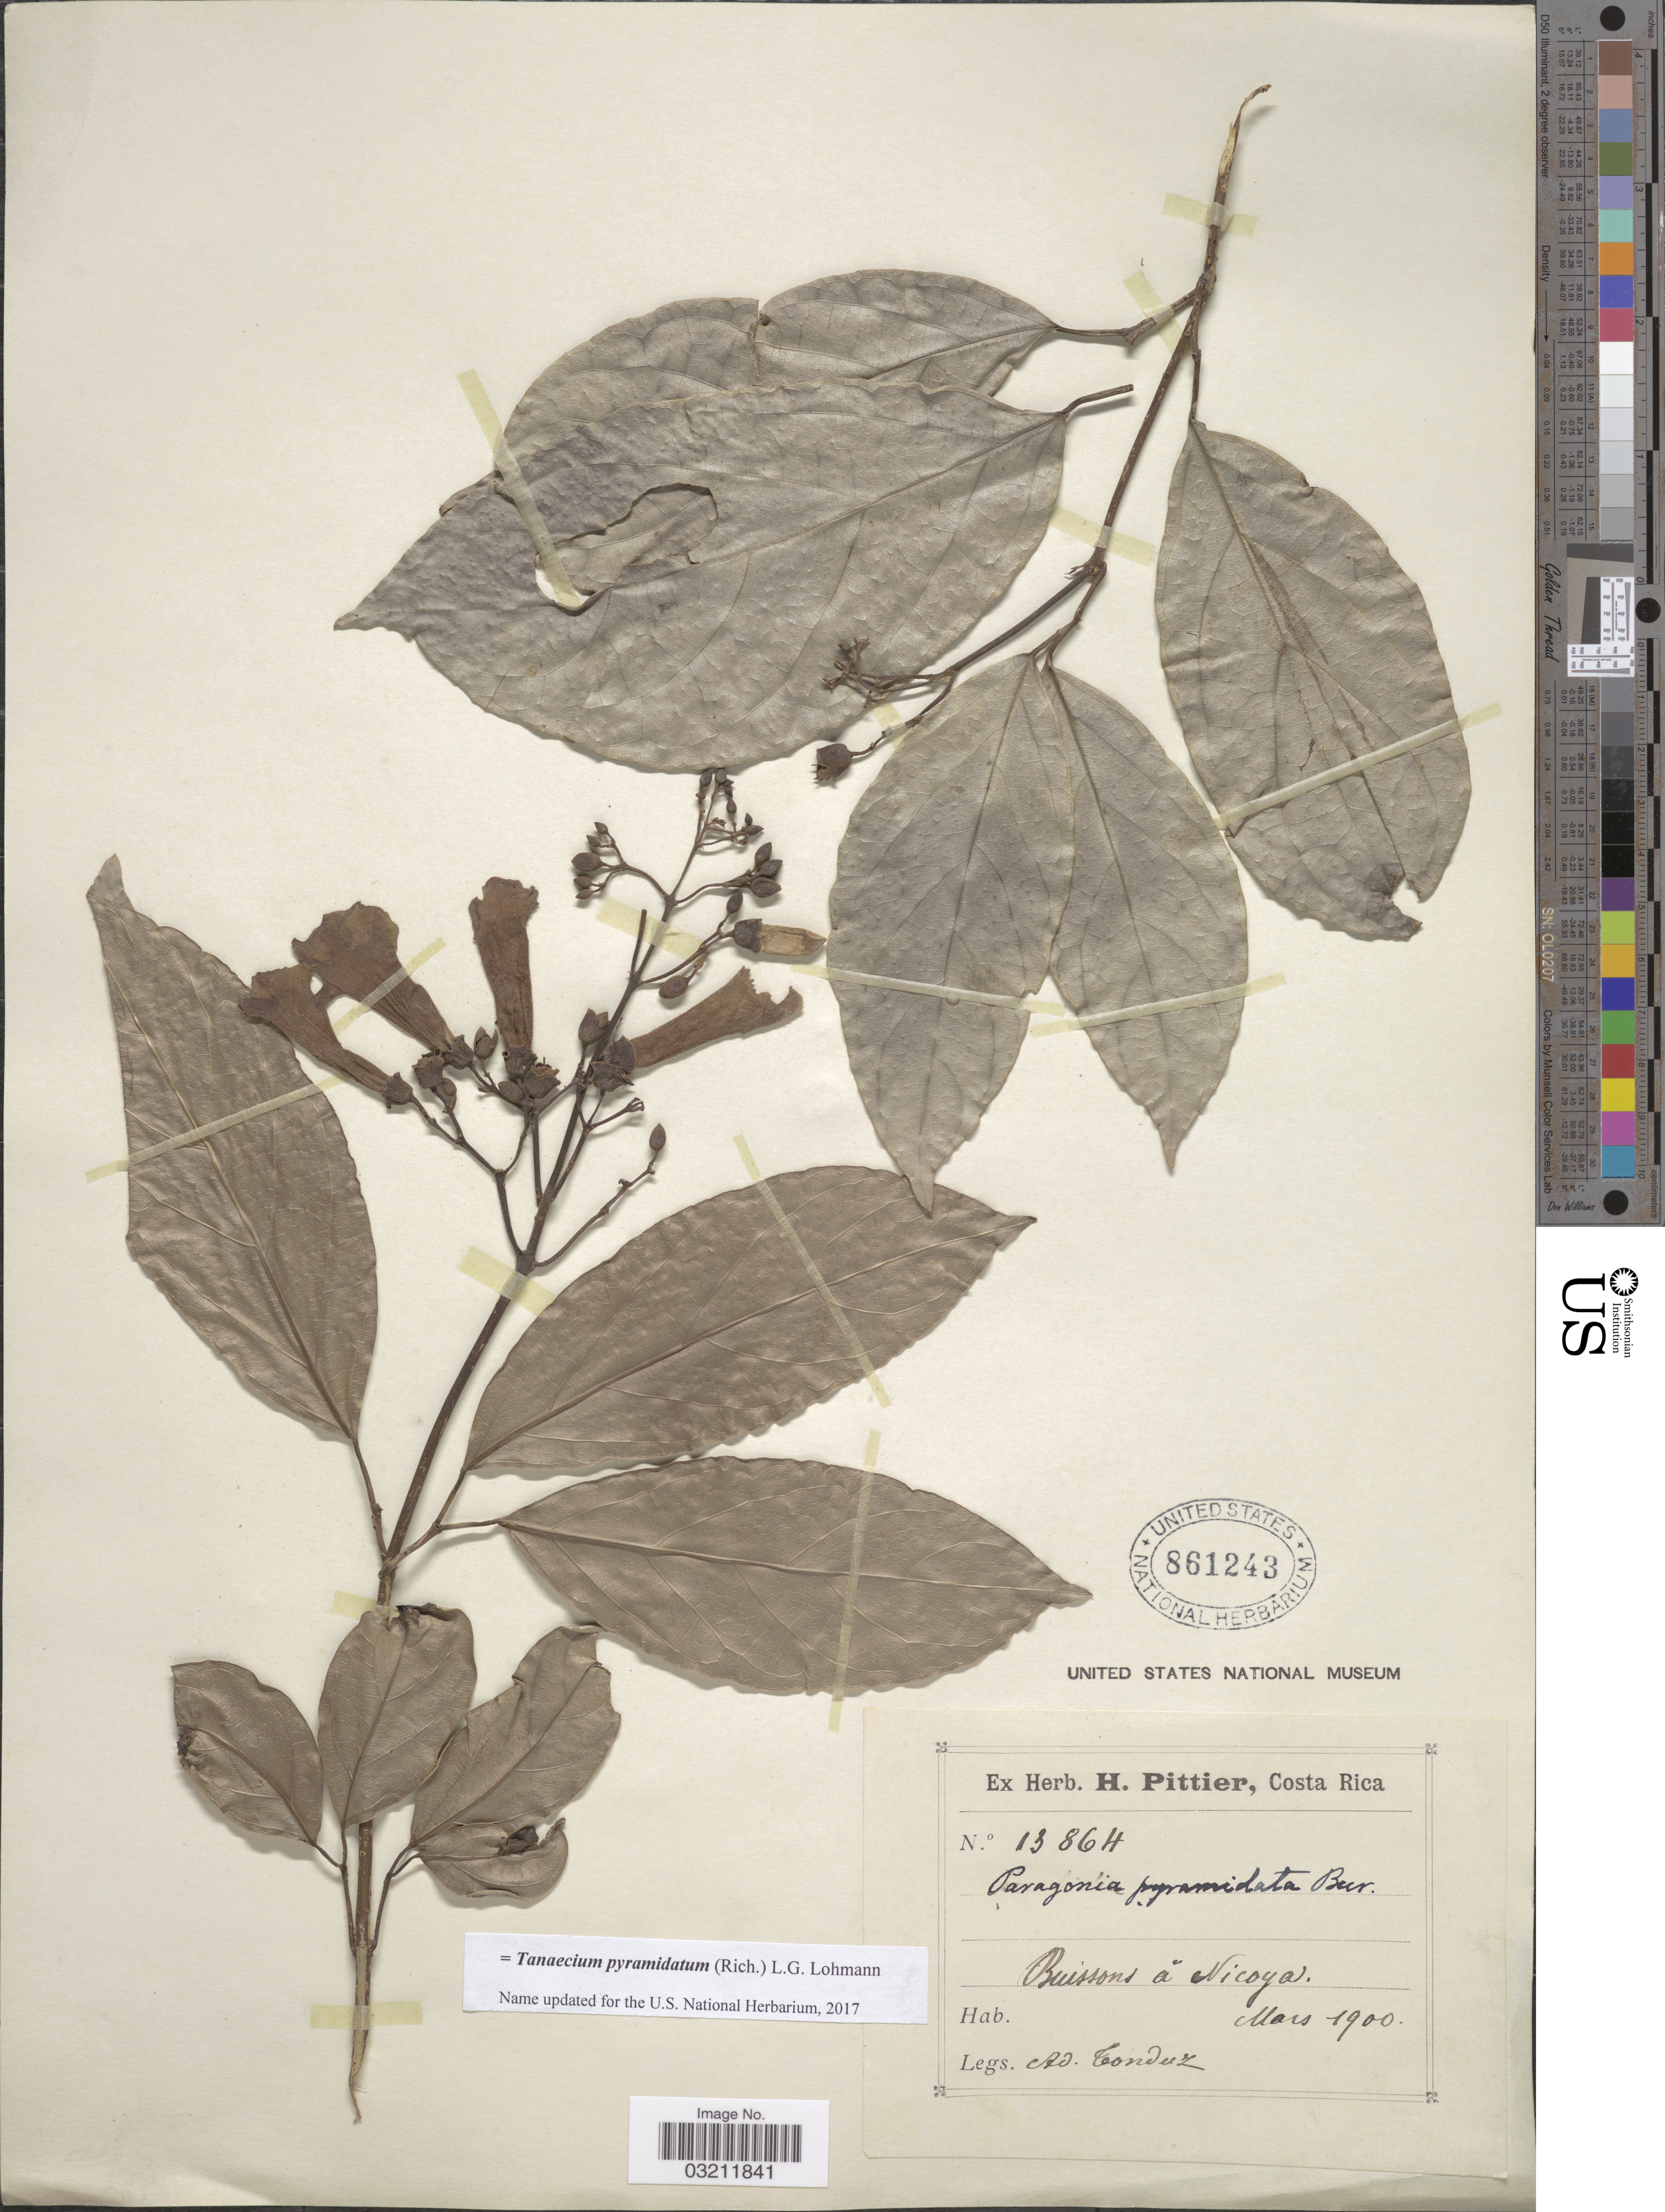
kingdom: Plantae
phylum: Tracheophyta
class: Magnoliopsida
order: Lamiales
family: Bignoniaceae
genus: Tanaecium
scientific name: Tanaecium pyramidatum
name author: (Rich.) L.G. Lohmann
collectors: A. Tonduz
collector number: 13864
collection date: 1900-03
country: Costa Rica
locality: Buissons á Nicoya.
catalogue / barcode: US 861243